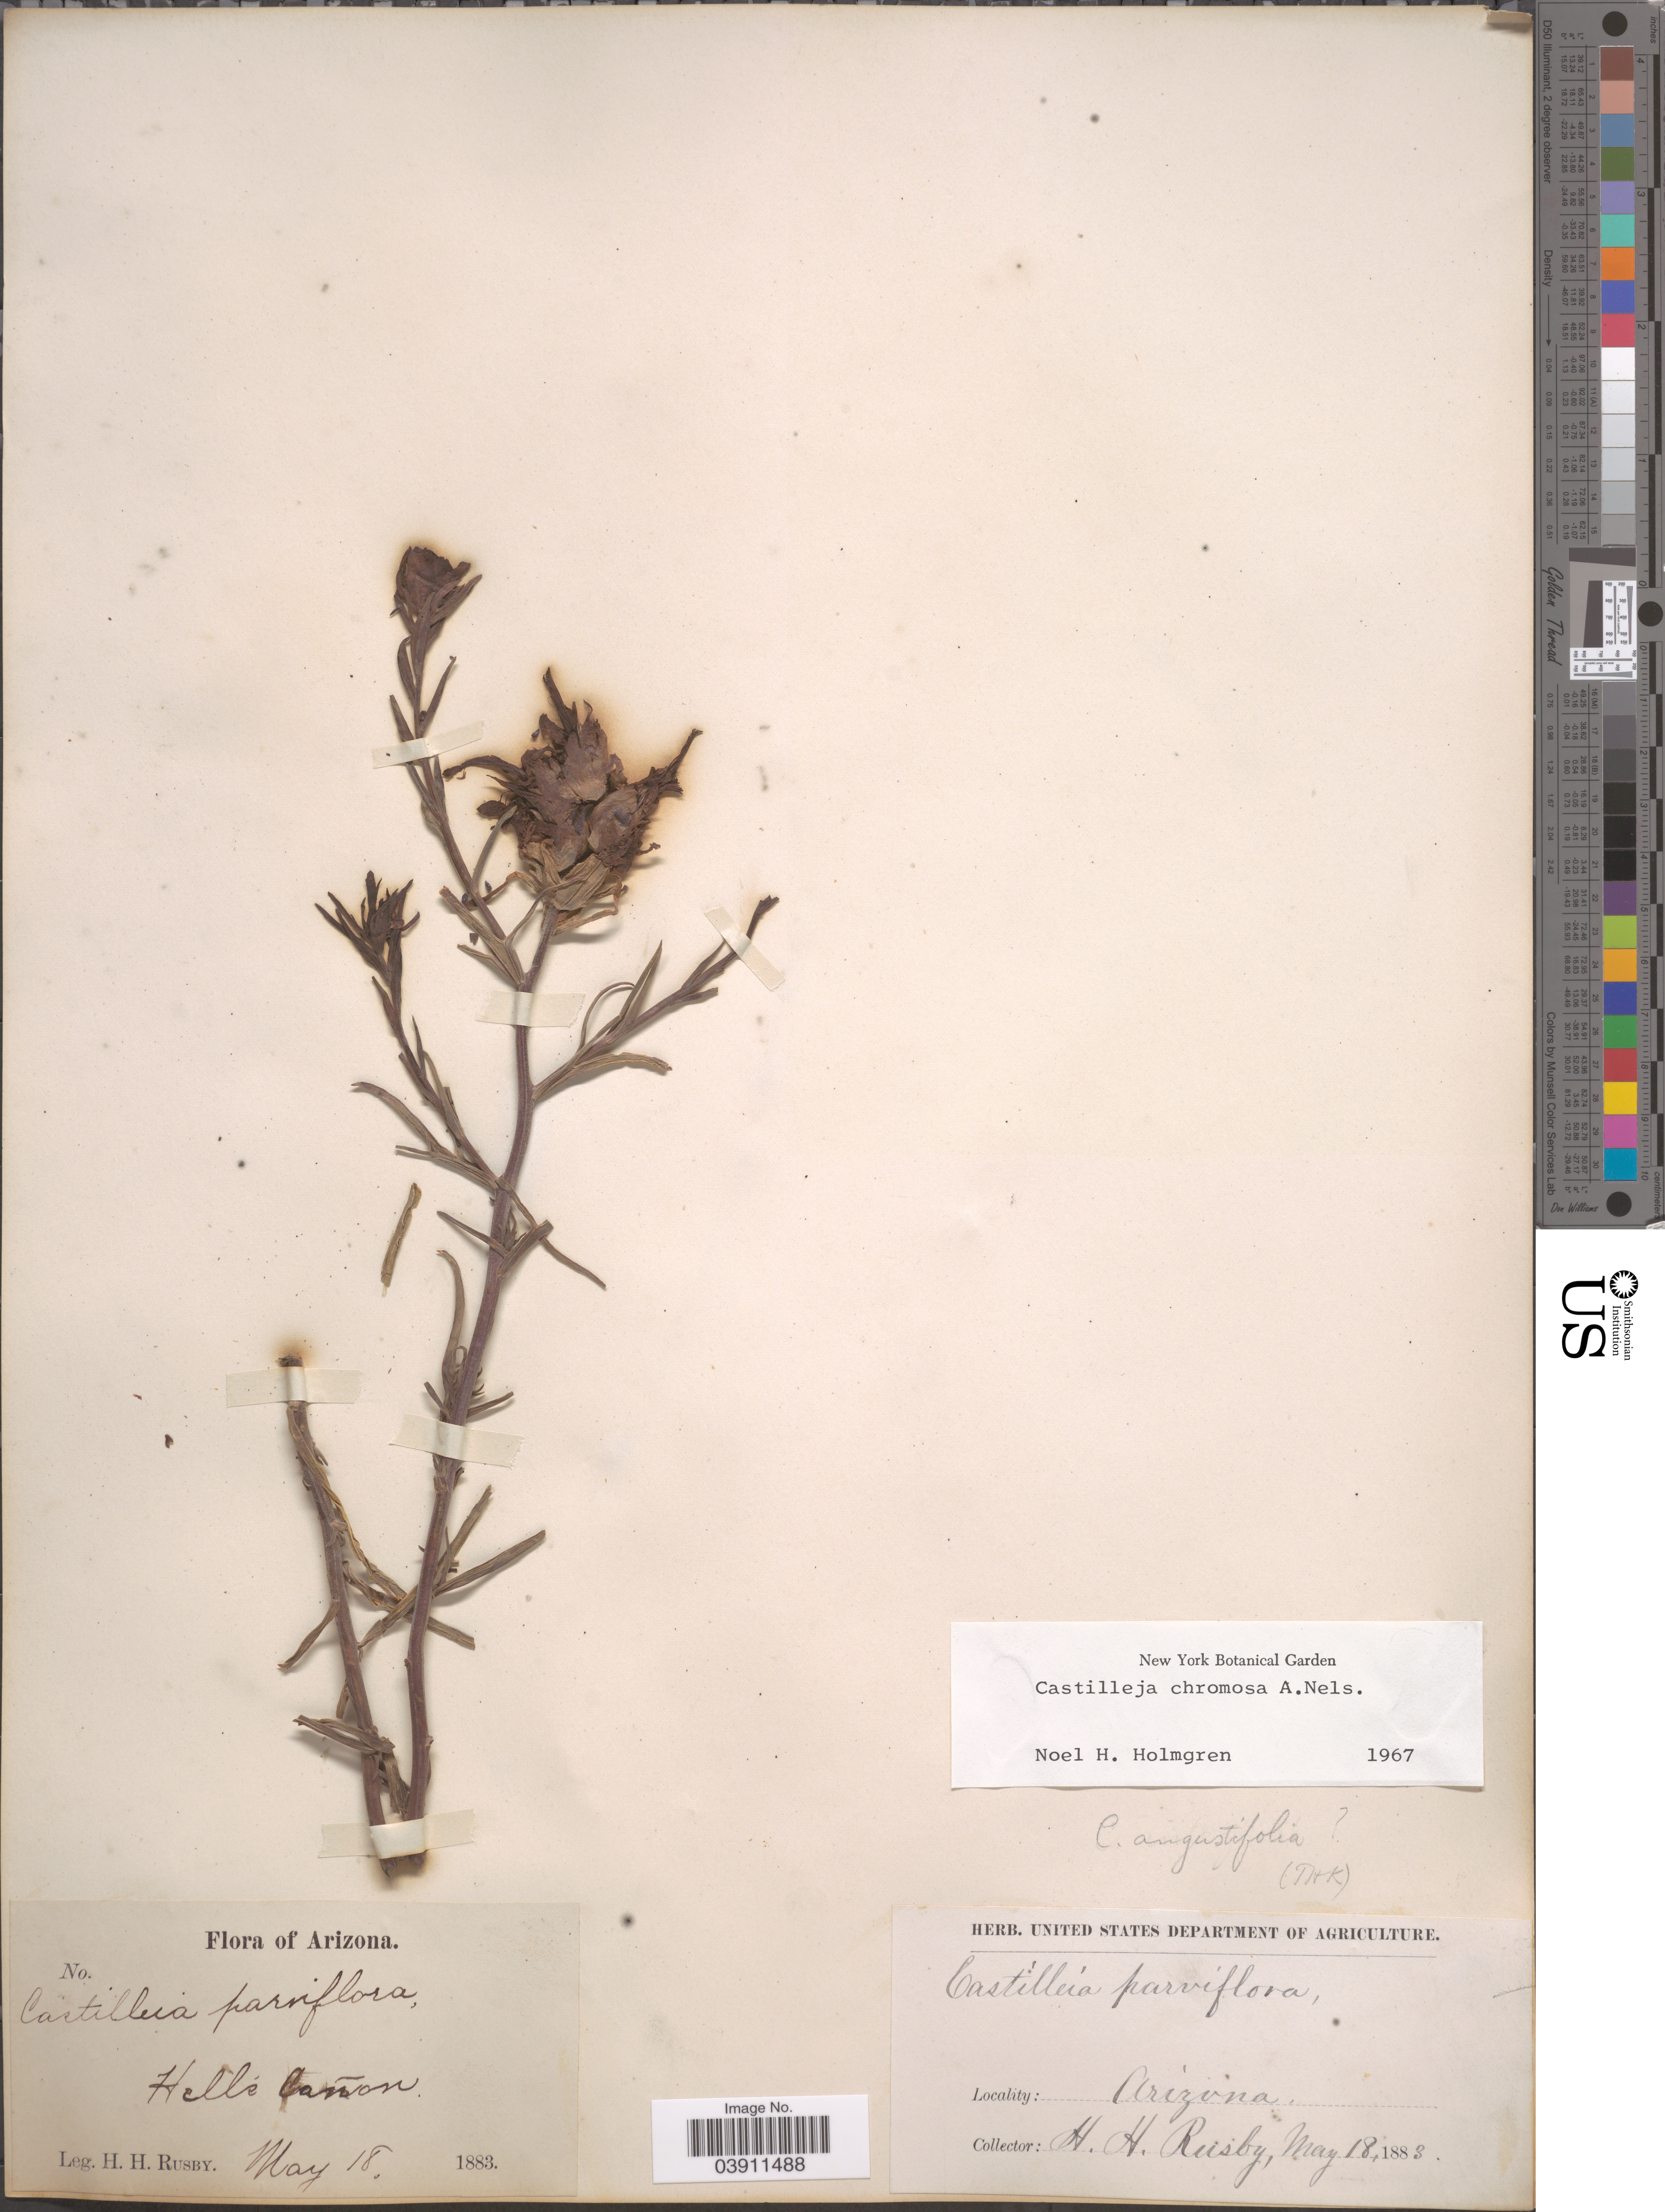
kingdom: Plantae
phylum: Tracheophyta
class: Magnoliopsida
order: Lamiales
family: Orobanchaceae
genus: Castilleja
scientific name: Castilleja chromosa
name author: A. Nelson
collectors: H. H. Rusby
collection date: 1883-05-18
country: United States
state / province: Arizona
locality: Hell's Cañon.